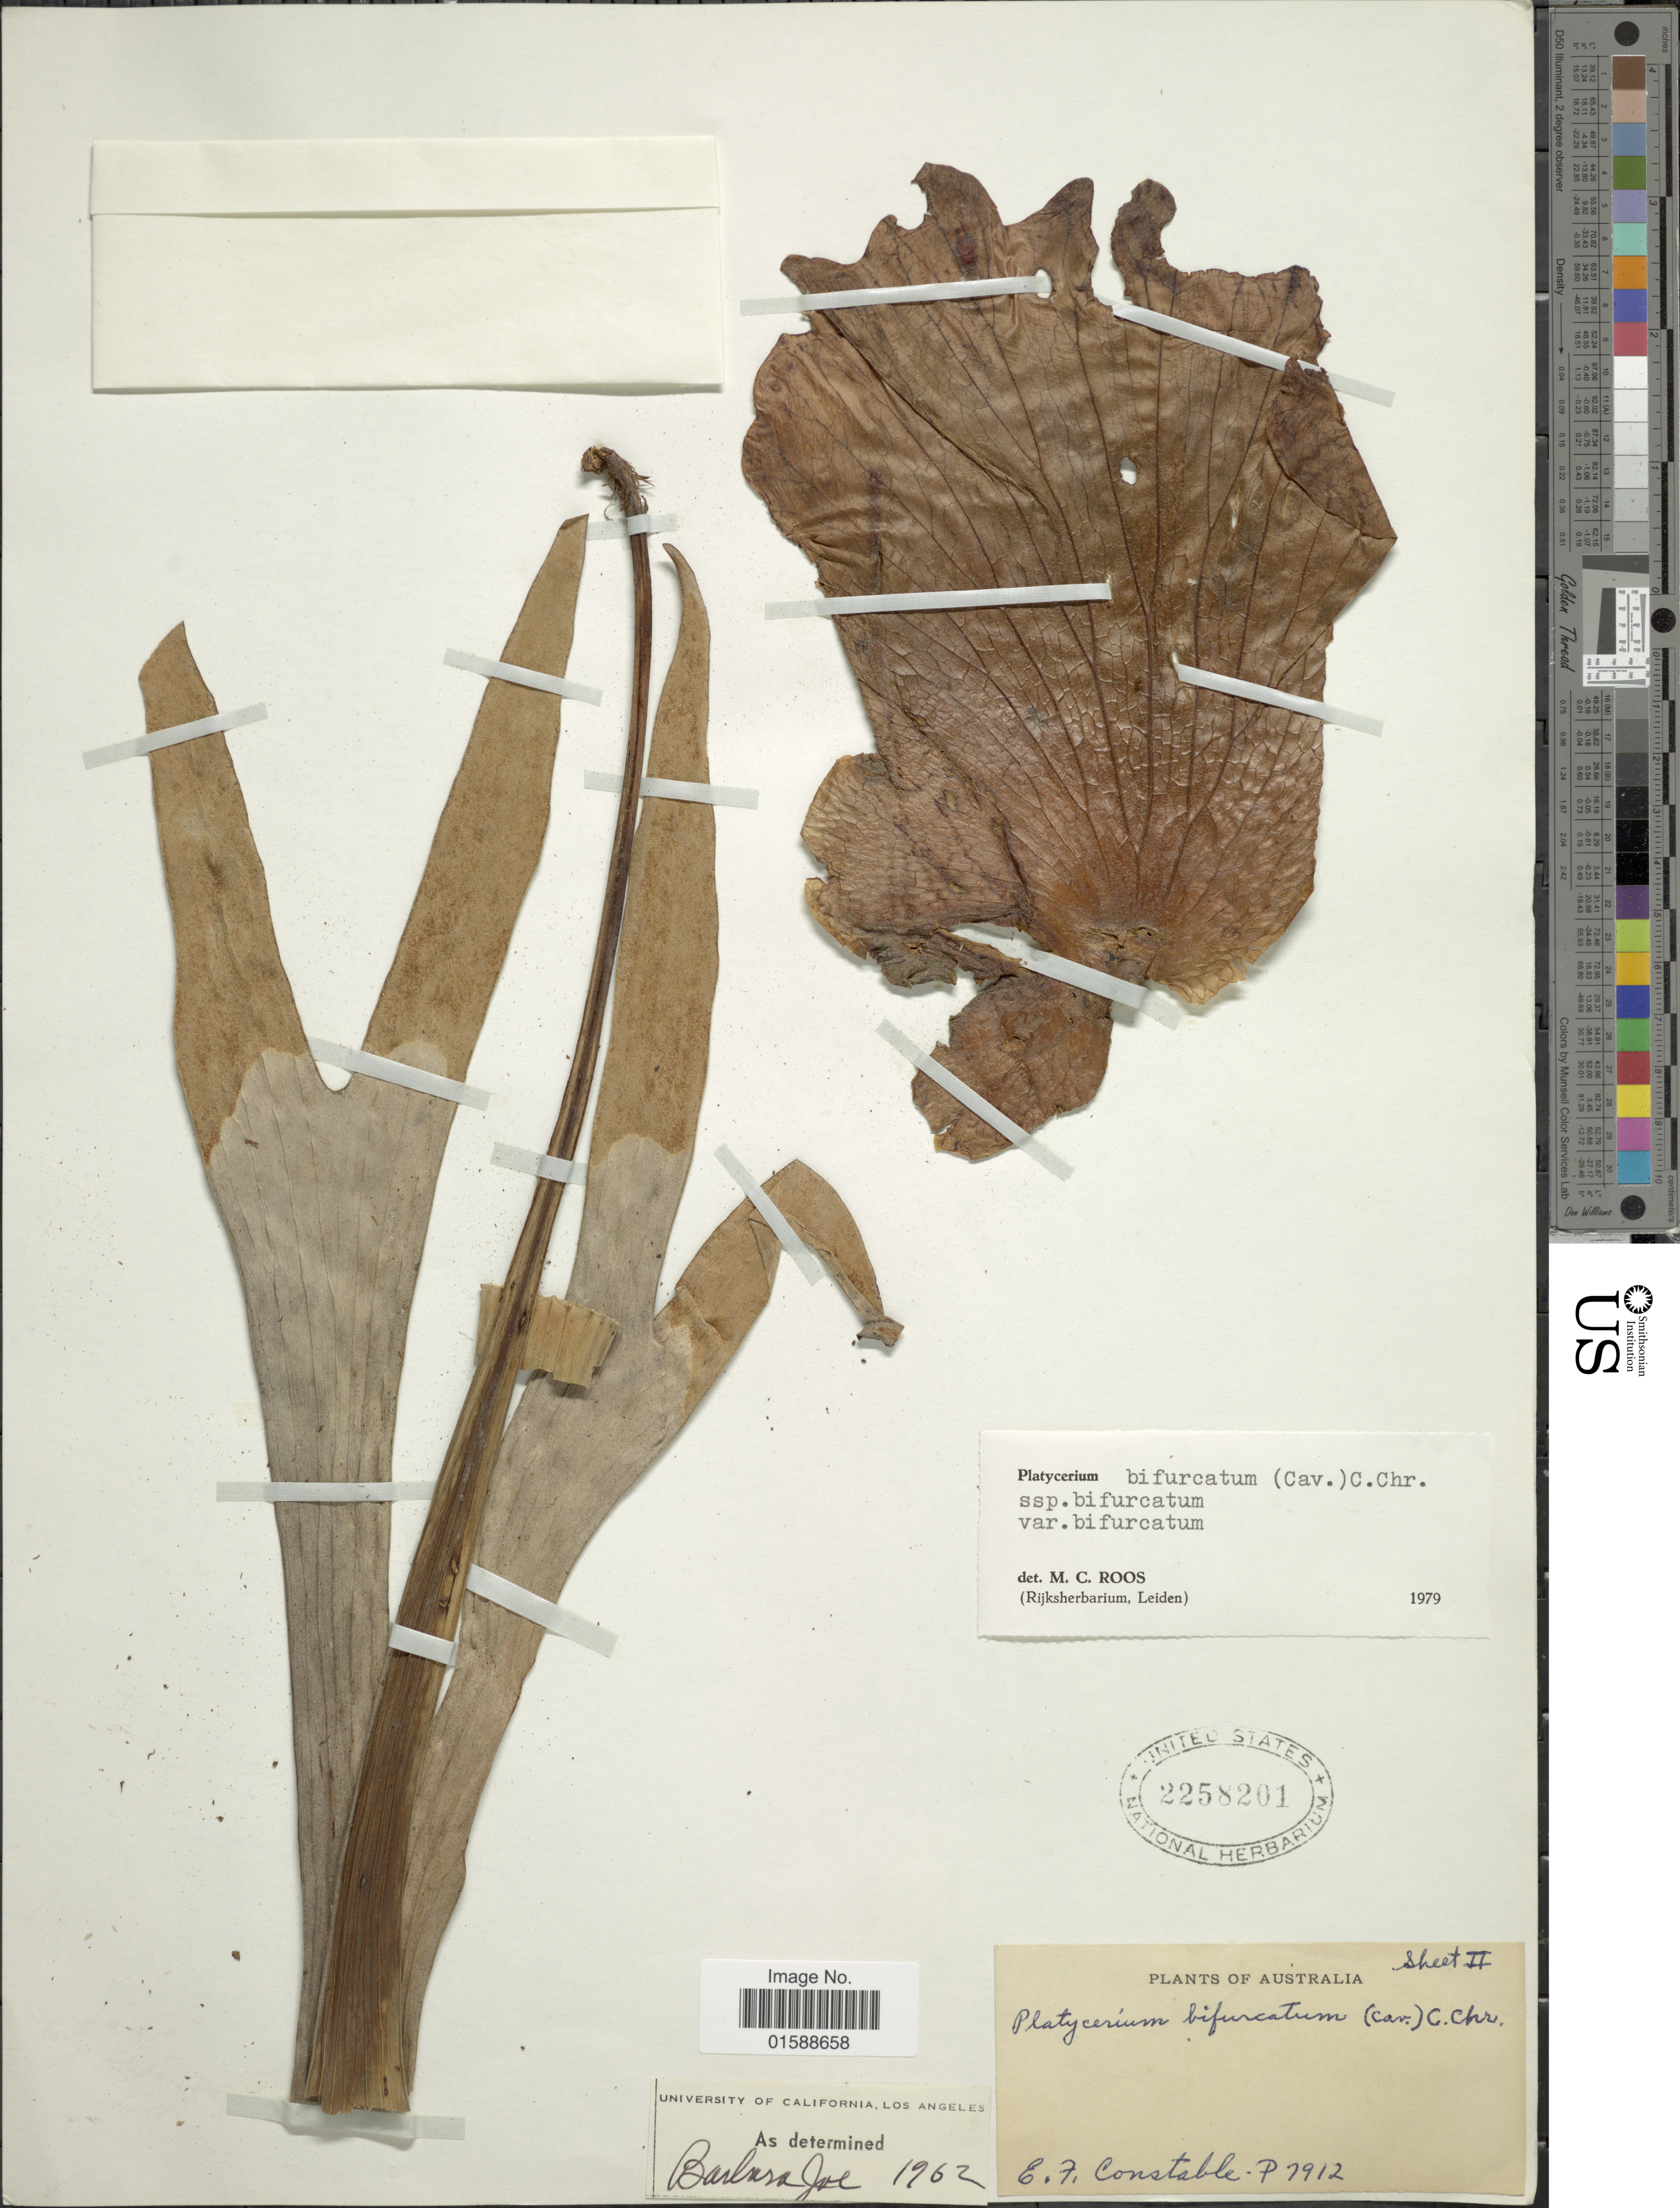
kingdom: Plantae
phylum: Tracheophyta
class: Polypodiopsida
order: Polypodiales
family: Polypodiaceae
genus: Platycerium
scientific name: Platycerium hillii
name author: L.B. Moore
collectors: E. F. Constable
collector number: P7912*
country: Australia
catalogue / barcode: US 2258201